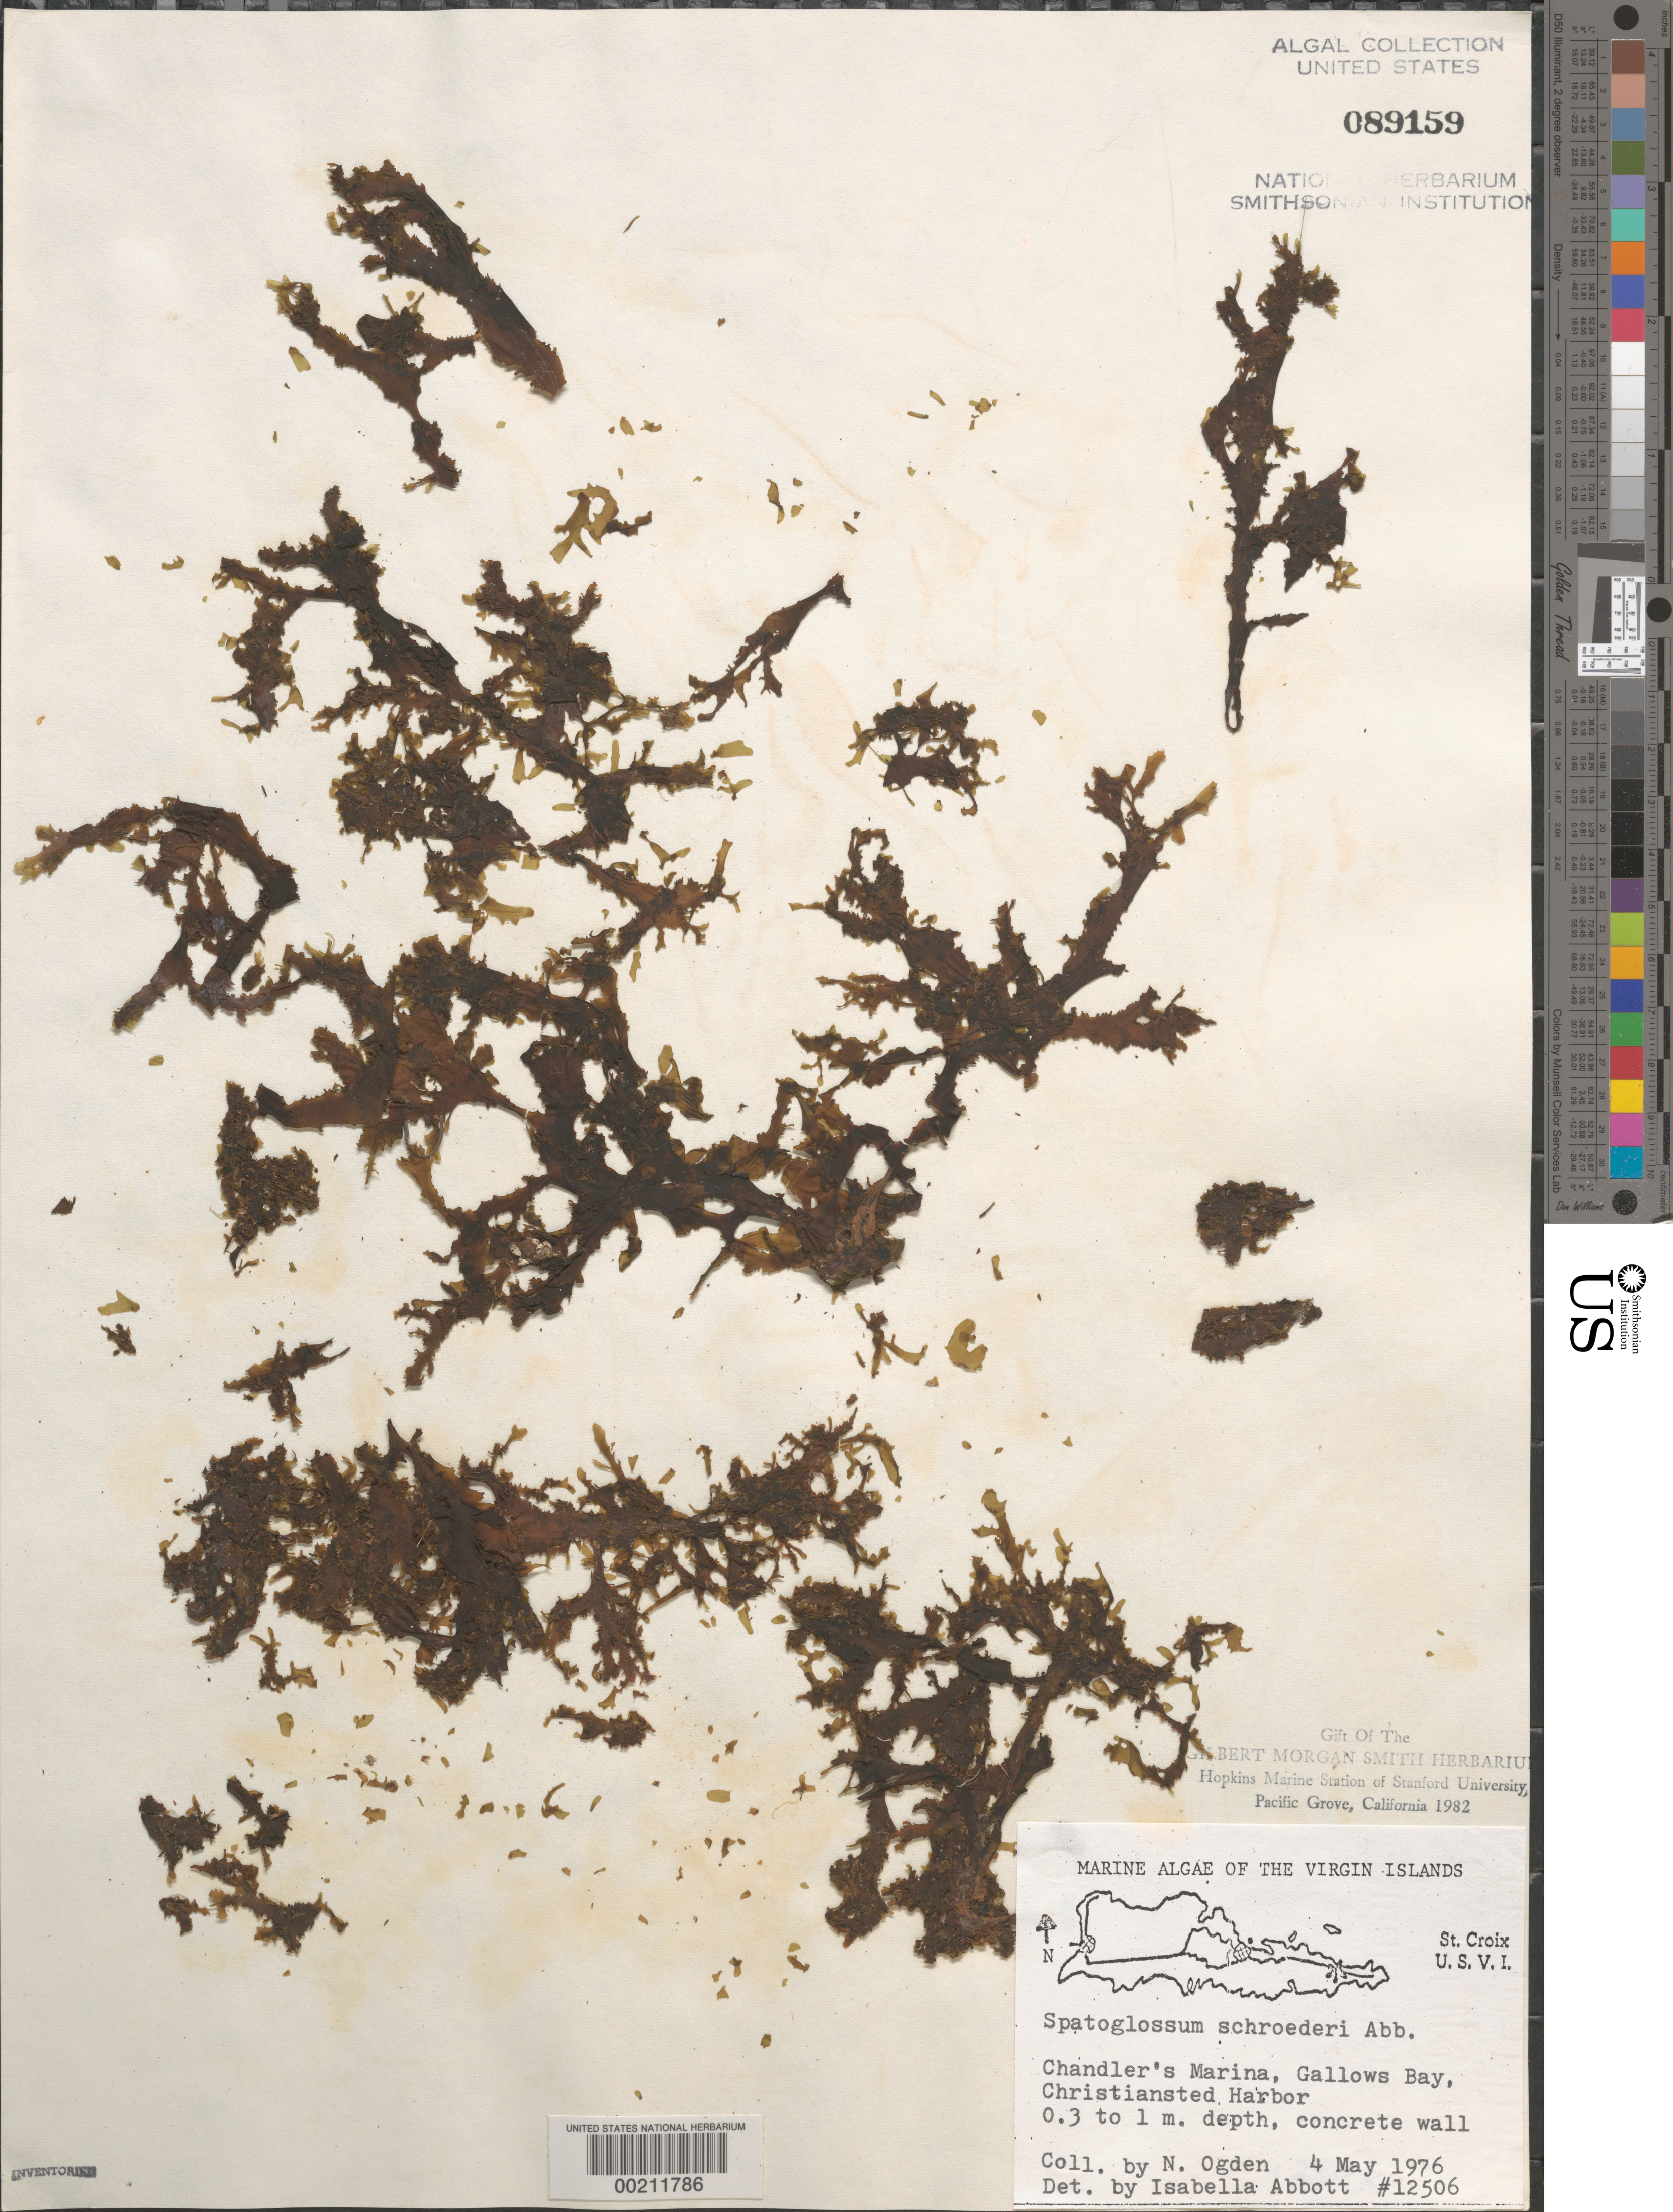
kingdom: Chromista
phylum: Ochrophyta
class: Phaeophyceae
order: Dictyotales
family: Dictyotaceae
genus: Spatoglossum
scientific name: Spatoglossum schroederi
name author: (C. Agardh) Kütz.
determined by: Abbott, Isabella A.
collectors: N. Ogden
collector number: IAA 12506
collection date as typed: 04 May 1976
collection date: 1976-05-04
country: U.S. Virgin Islands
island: St. Croix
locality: Chandler's Marina, Gallows Bay, Christiansted Harbor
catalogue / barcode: US 89159